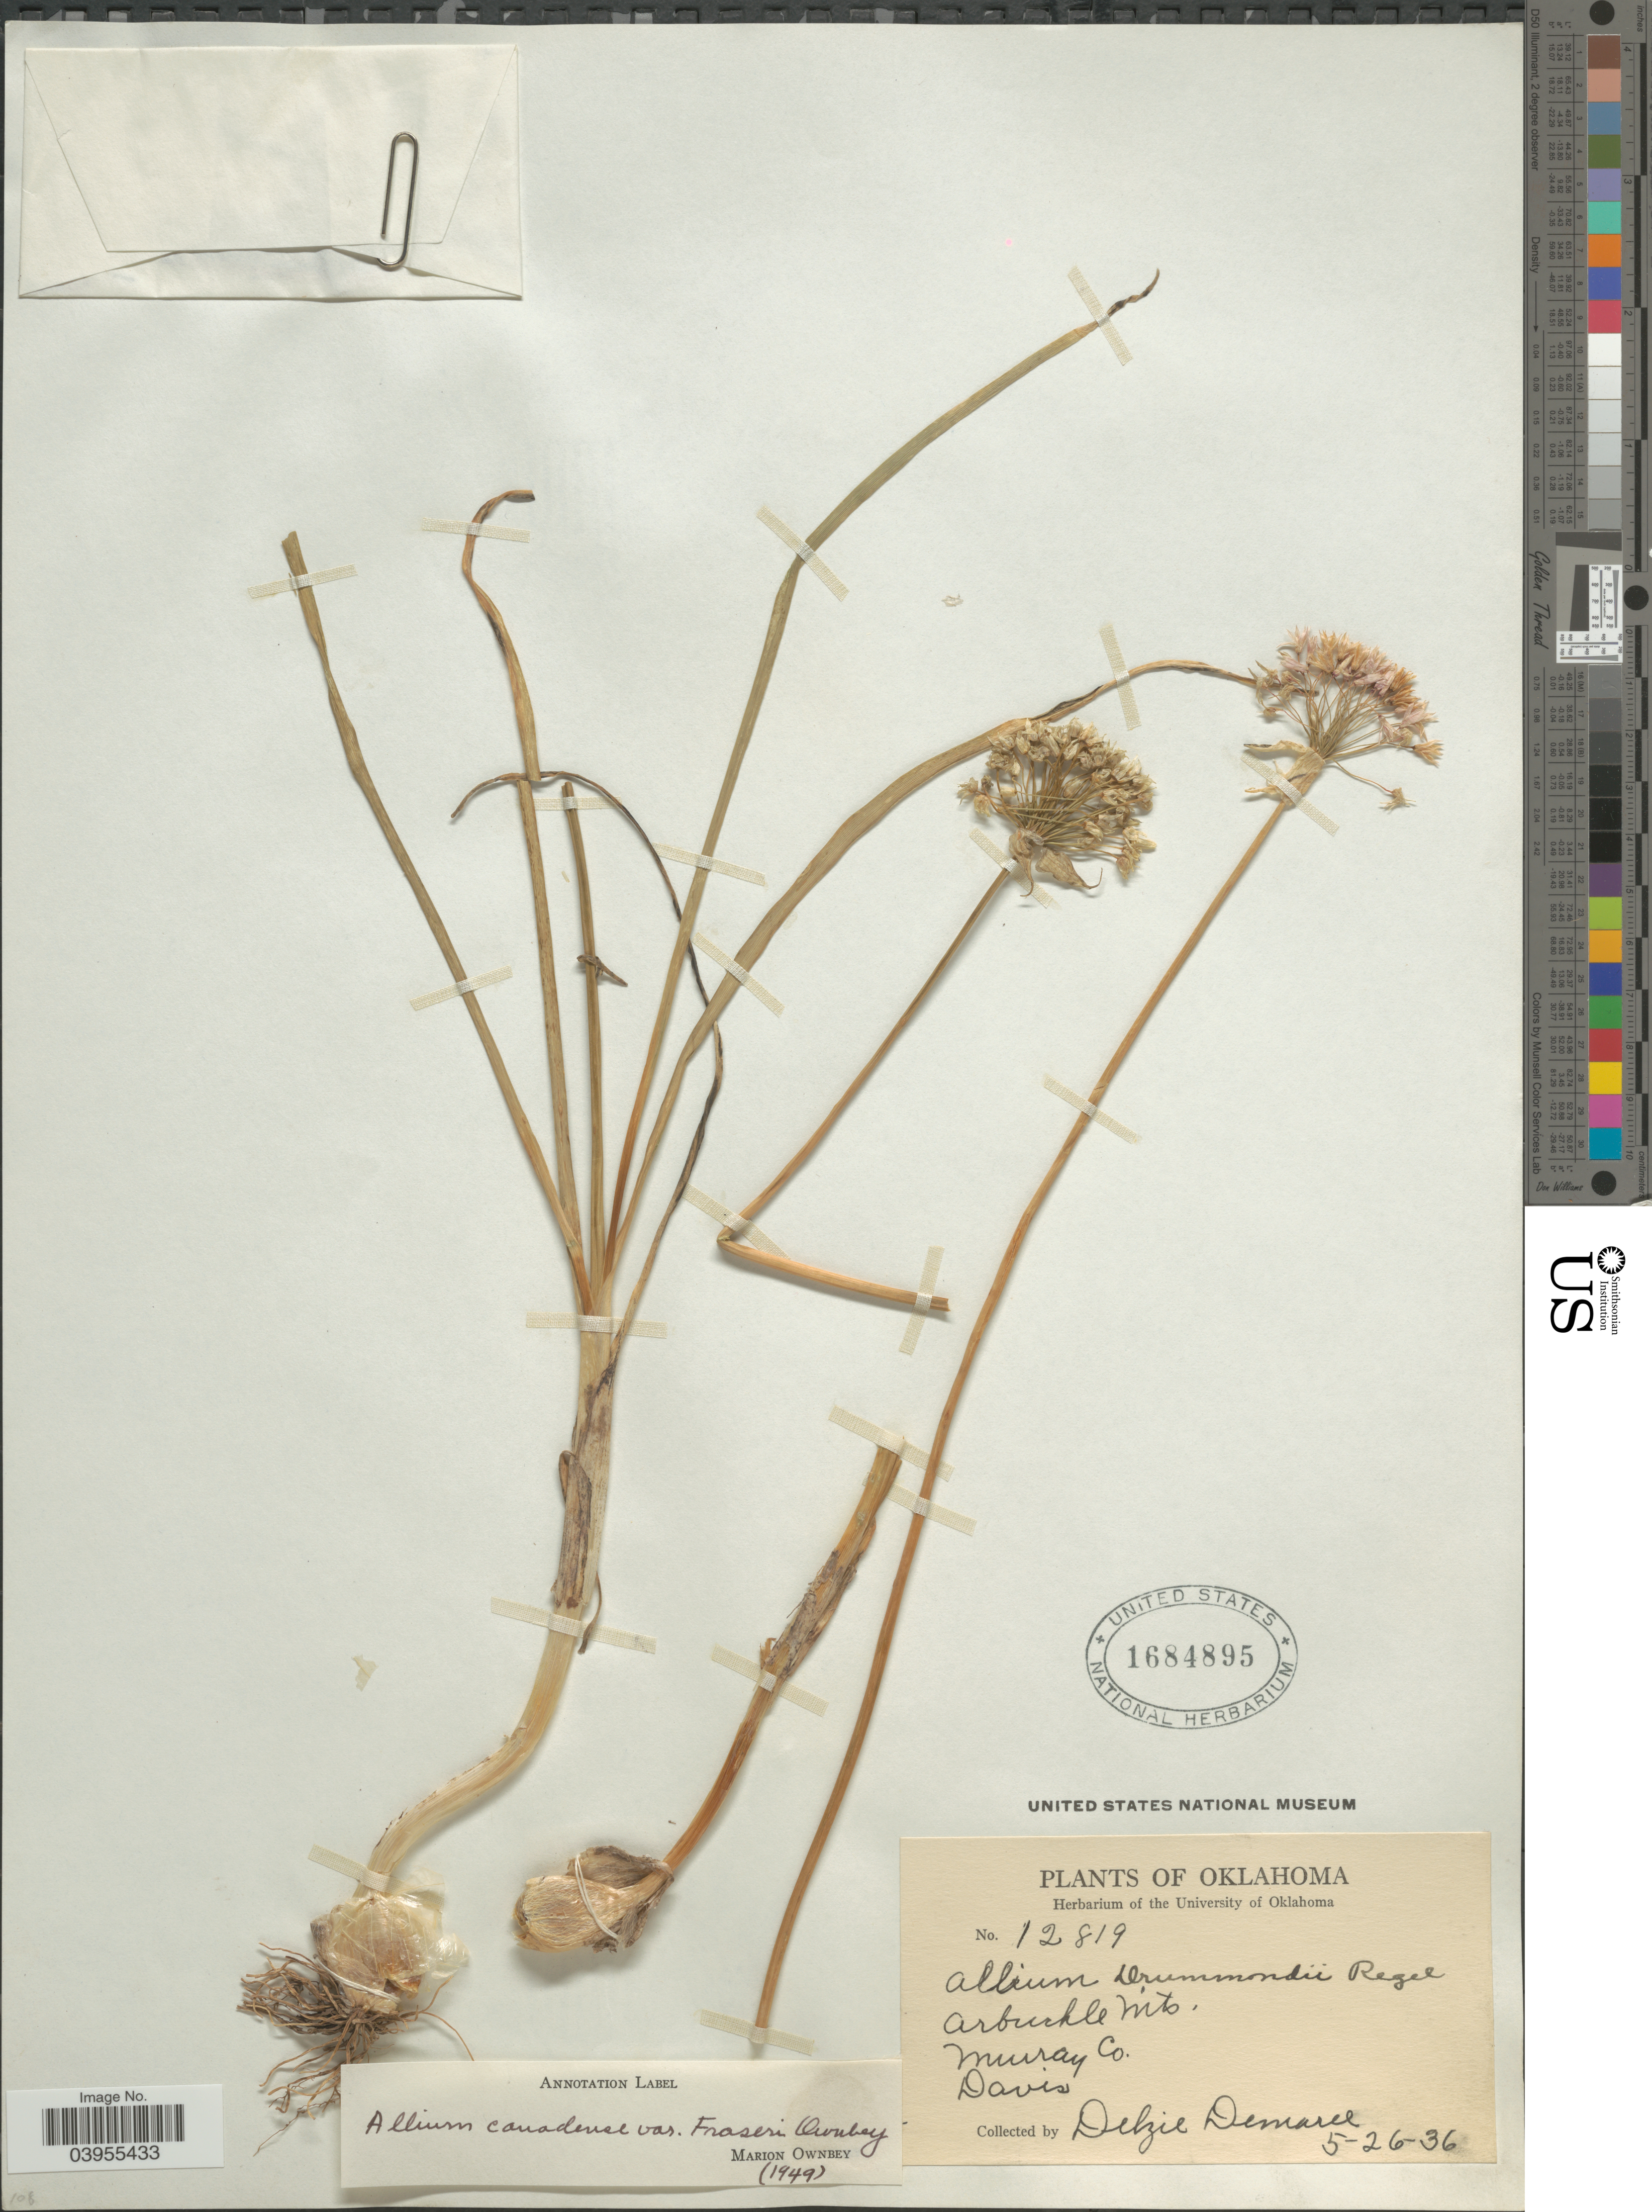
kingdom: Plantae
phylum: Tracheophyta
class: Liliopsida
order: Asparagales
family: Amaryllidaceae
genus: Allium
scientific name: Allium canadense var. fraseri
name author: Ownbey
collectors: D. Demaree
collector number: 12819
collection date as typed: Transcribed d/m/y: 26/5/36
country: United States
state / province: Oklahoma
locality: Arbuckle Mts. Murray Co. Davis.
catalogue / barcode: US 1684895